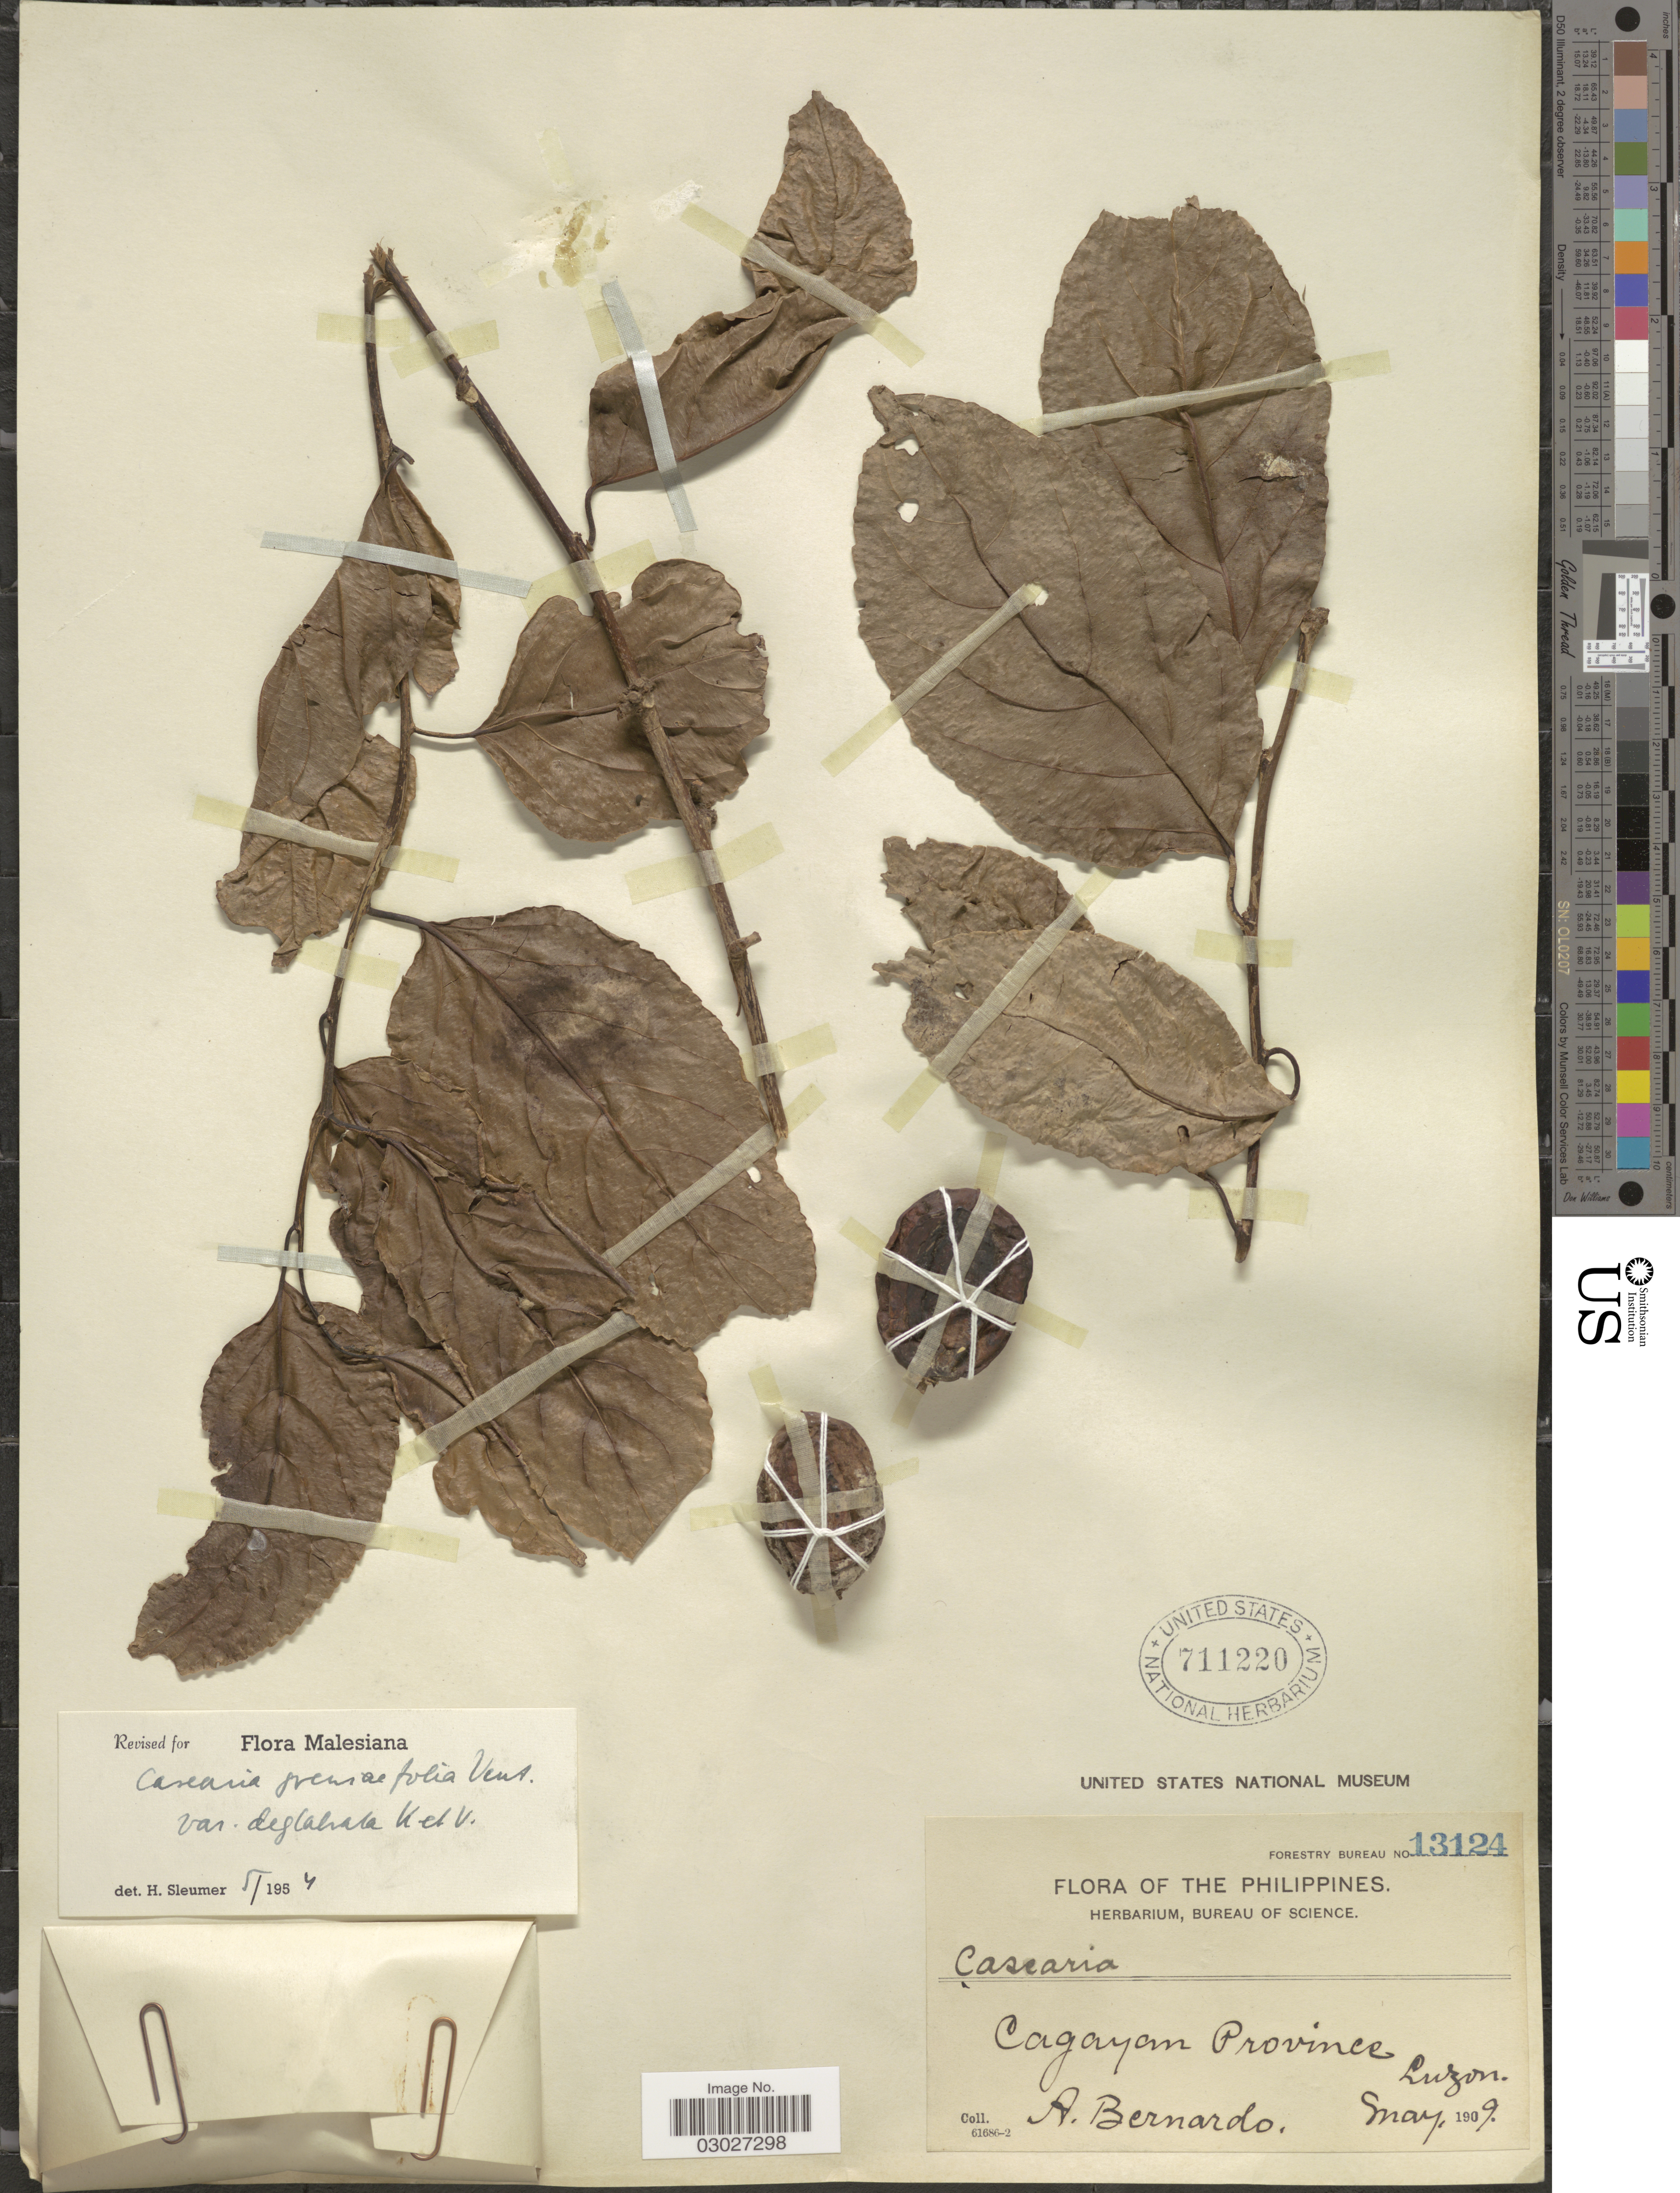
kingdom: Plantae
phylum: Tracheophyta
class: Magnoliopsida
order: Malpighiales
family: Salicaceae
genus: Casearia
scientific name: Casearia grewiifolia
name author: Vent.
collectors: A. Bernardo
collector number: Forestry Bureau 13124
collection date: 1909-05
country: Philippines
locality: Cagayan Province, Luzon.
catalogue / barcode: US 711220